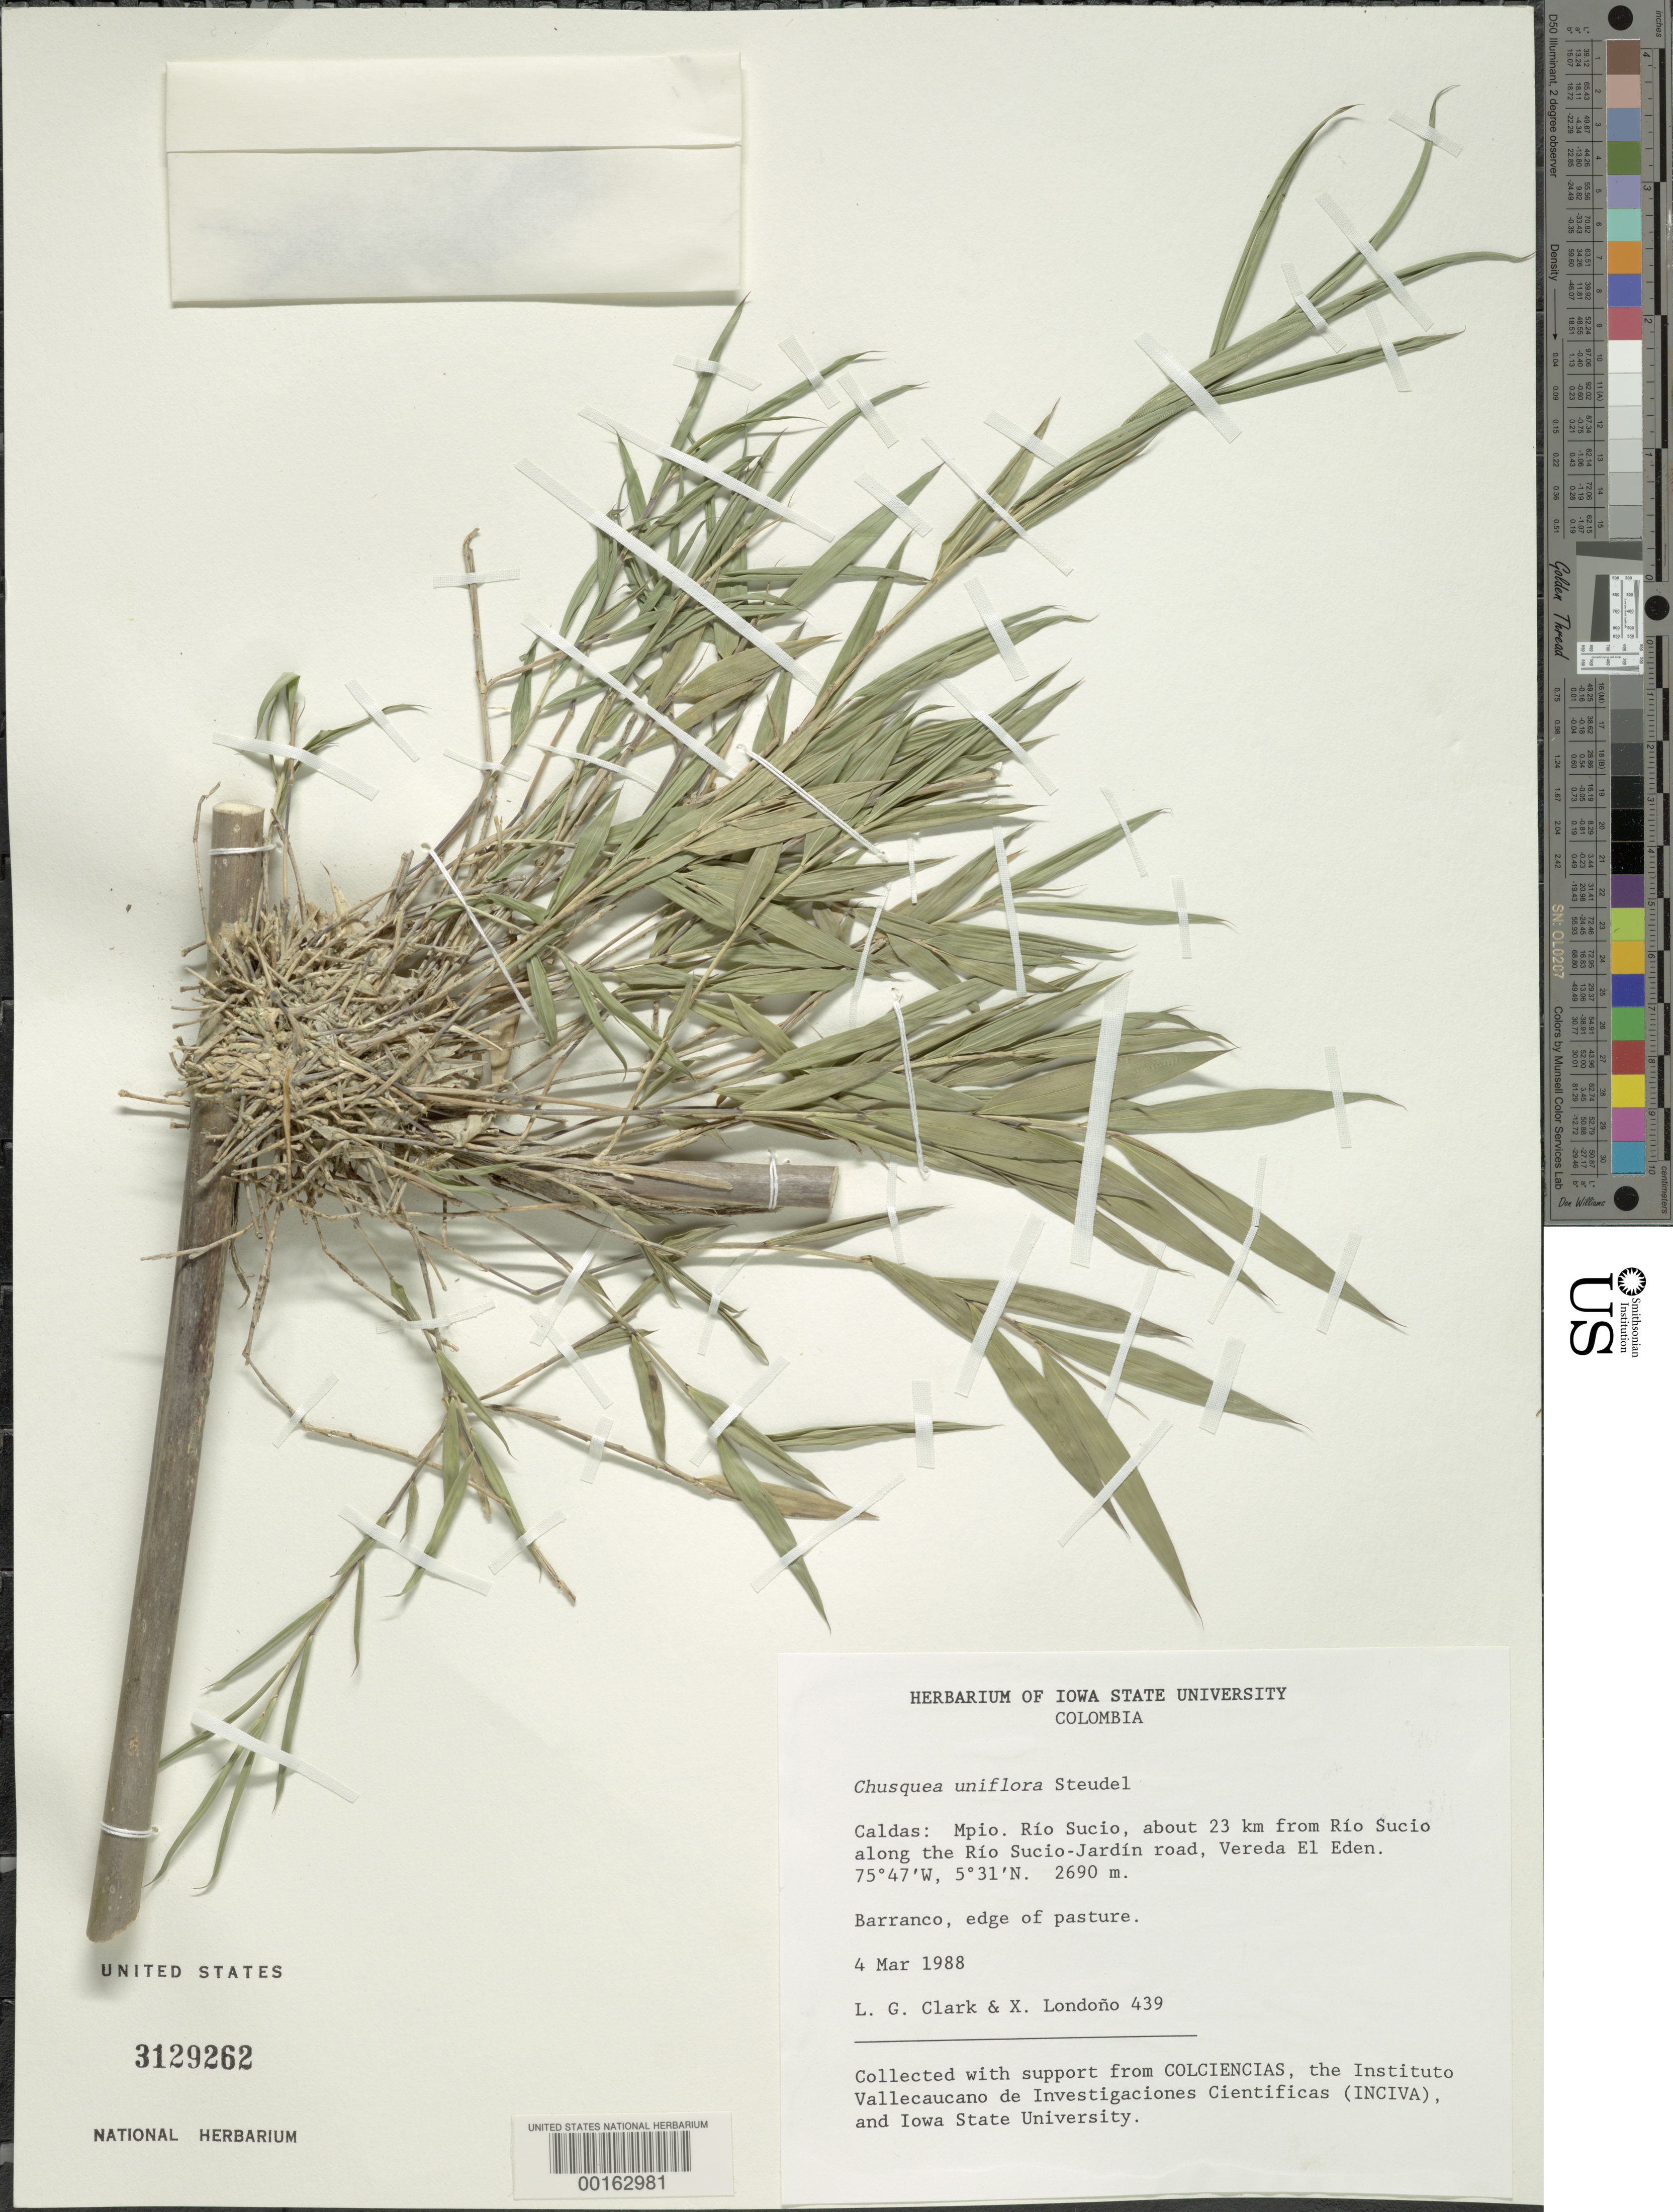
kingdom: Plantae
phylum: Tracheophyta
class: Liliopsida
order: Poales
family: Poaceae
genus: Chusquea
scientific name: Chusquea uniflora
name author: Steud.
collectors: L. G. Clark & X. Londoño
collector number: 439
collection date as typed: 04 Mar 1988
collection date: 1988-03-04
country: Colombia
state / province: Caldas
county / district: Ríosucio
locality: Mun. Rio Sucio, Rio Sucio-Jardin road, El Eden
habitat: Edge of pasture, barranco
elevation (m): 2690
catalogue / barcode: US 3129262